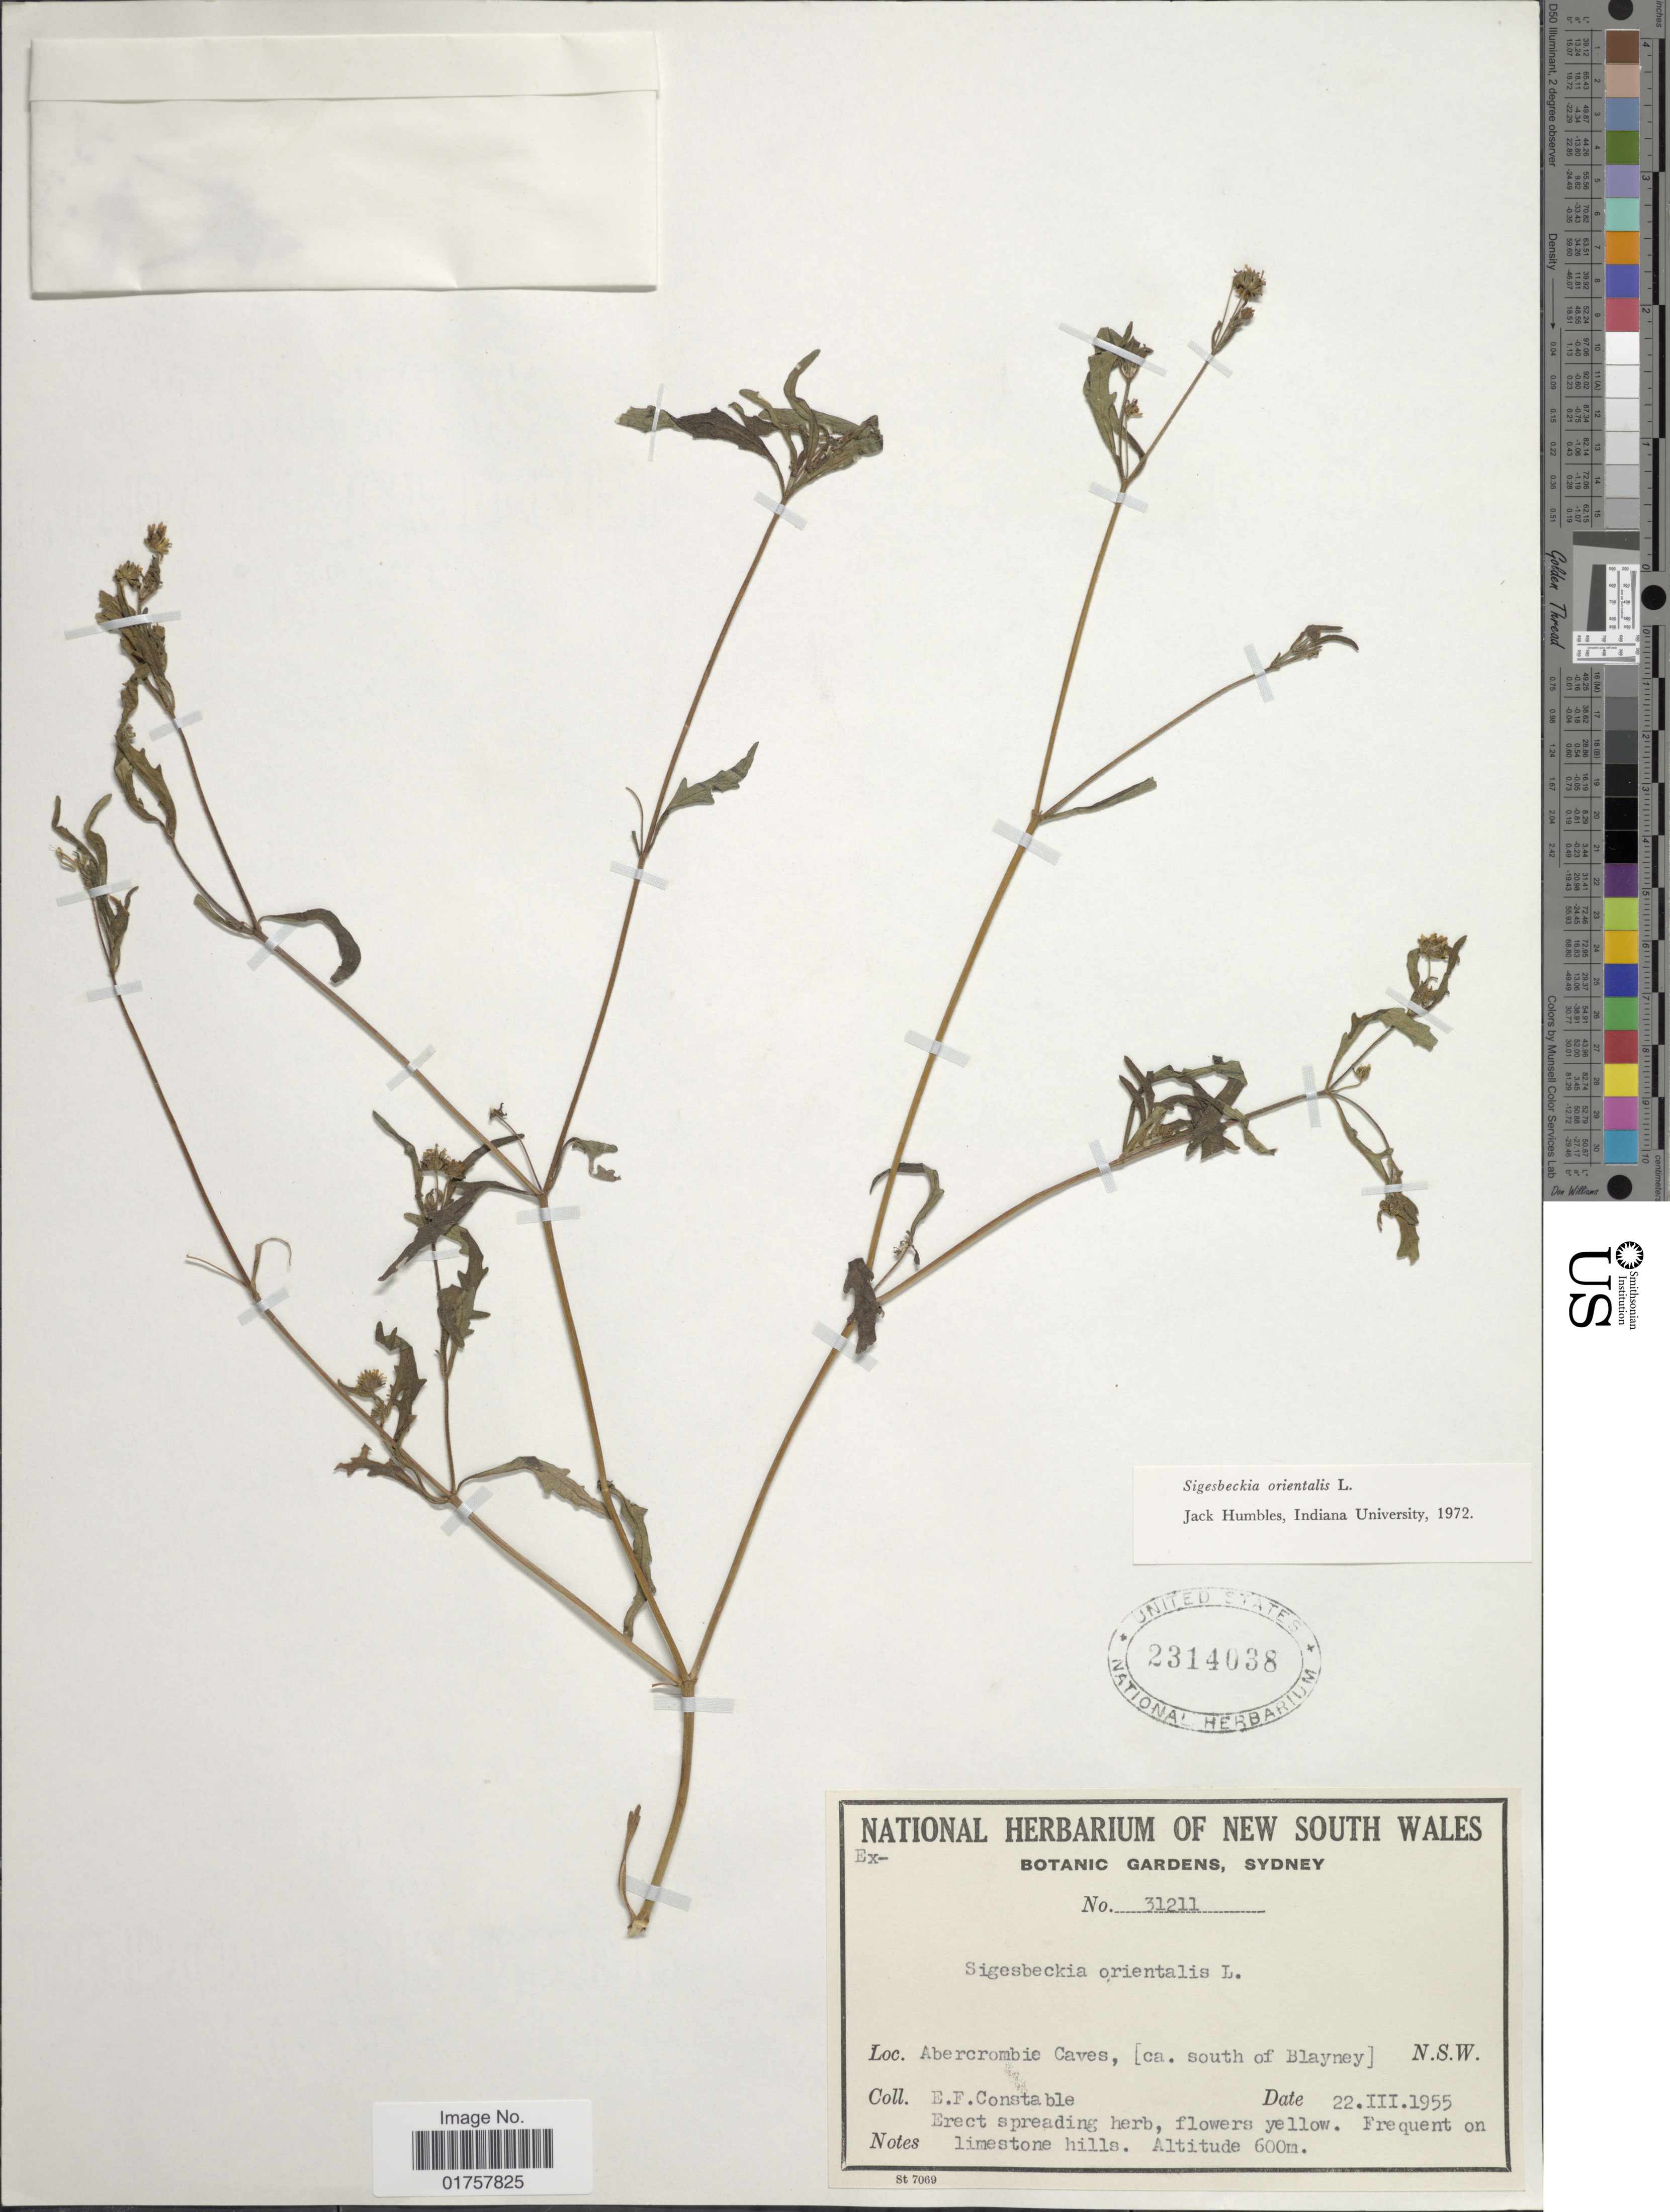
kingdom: Plantae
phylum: Tracheophyta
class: Magnoliopsida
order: Asterales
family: Asteraceae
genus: Sigesbeckia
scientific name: Sigesbeckia orientalis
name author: L.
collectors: E. F. Constable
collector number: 31211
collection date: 1955-03-22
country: Australia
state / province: New South Wales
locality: Abercrombie Caves, [ca. south of Blayney]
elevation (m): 600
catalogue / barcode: US 2314038